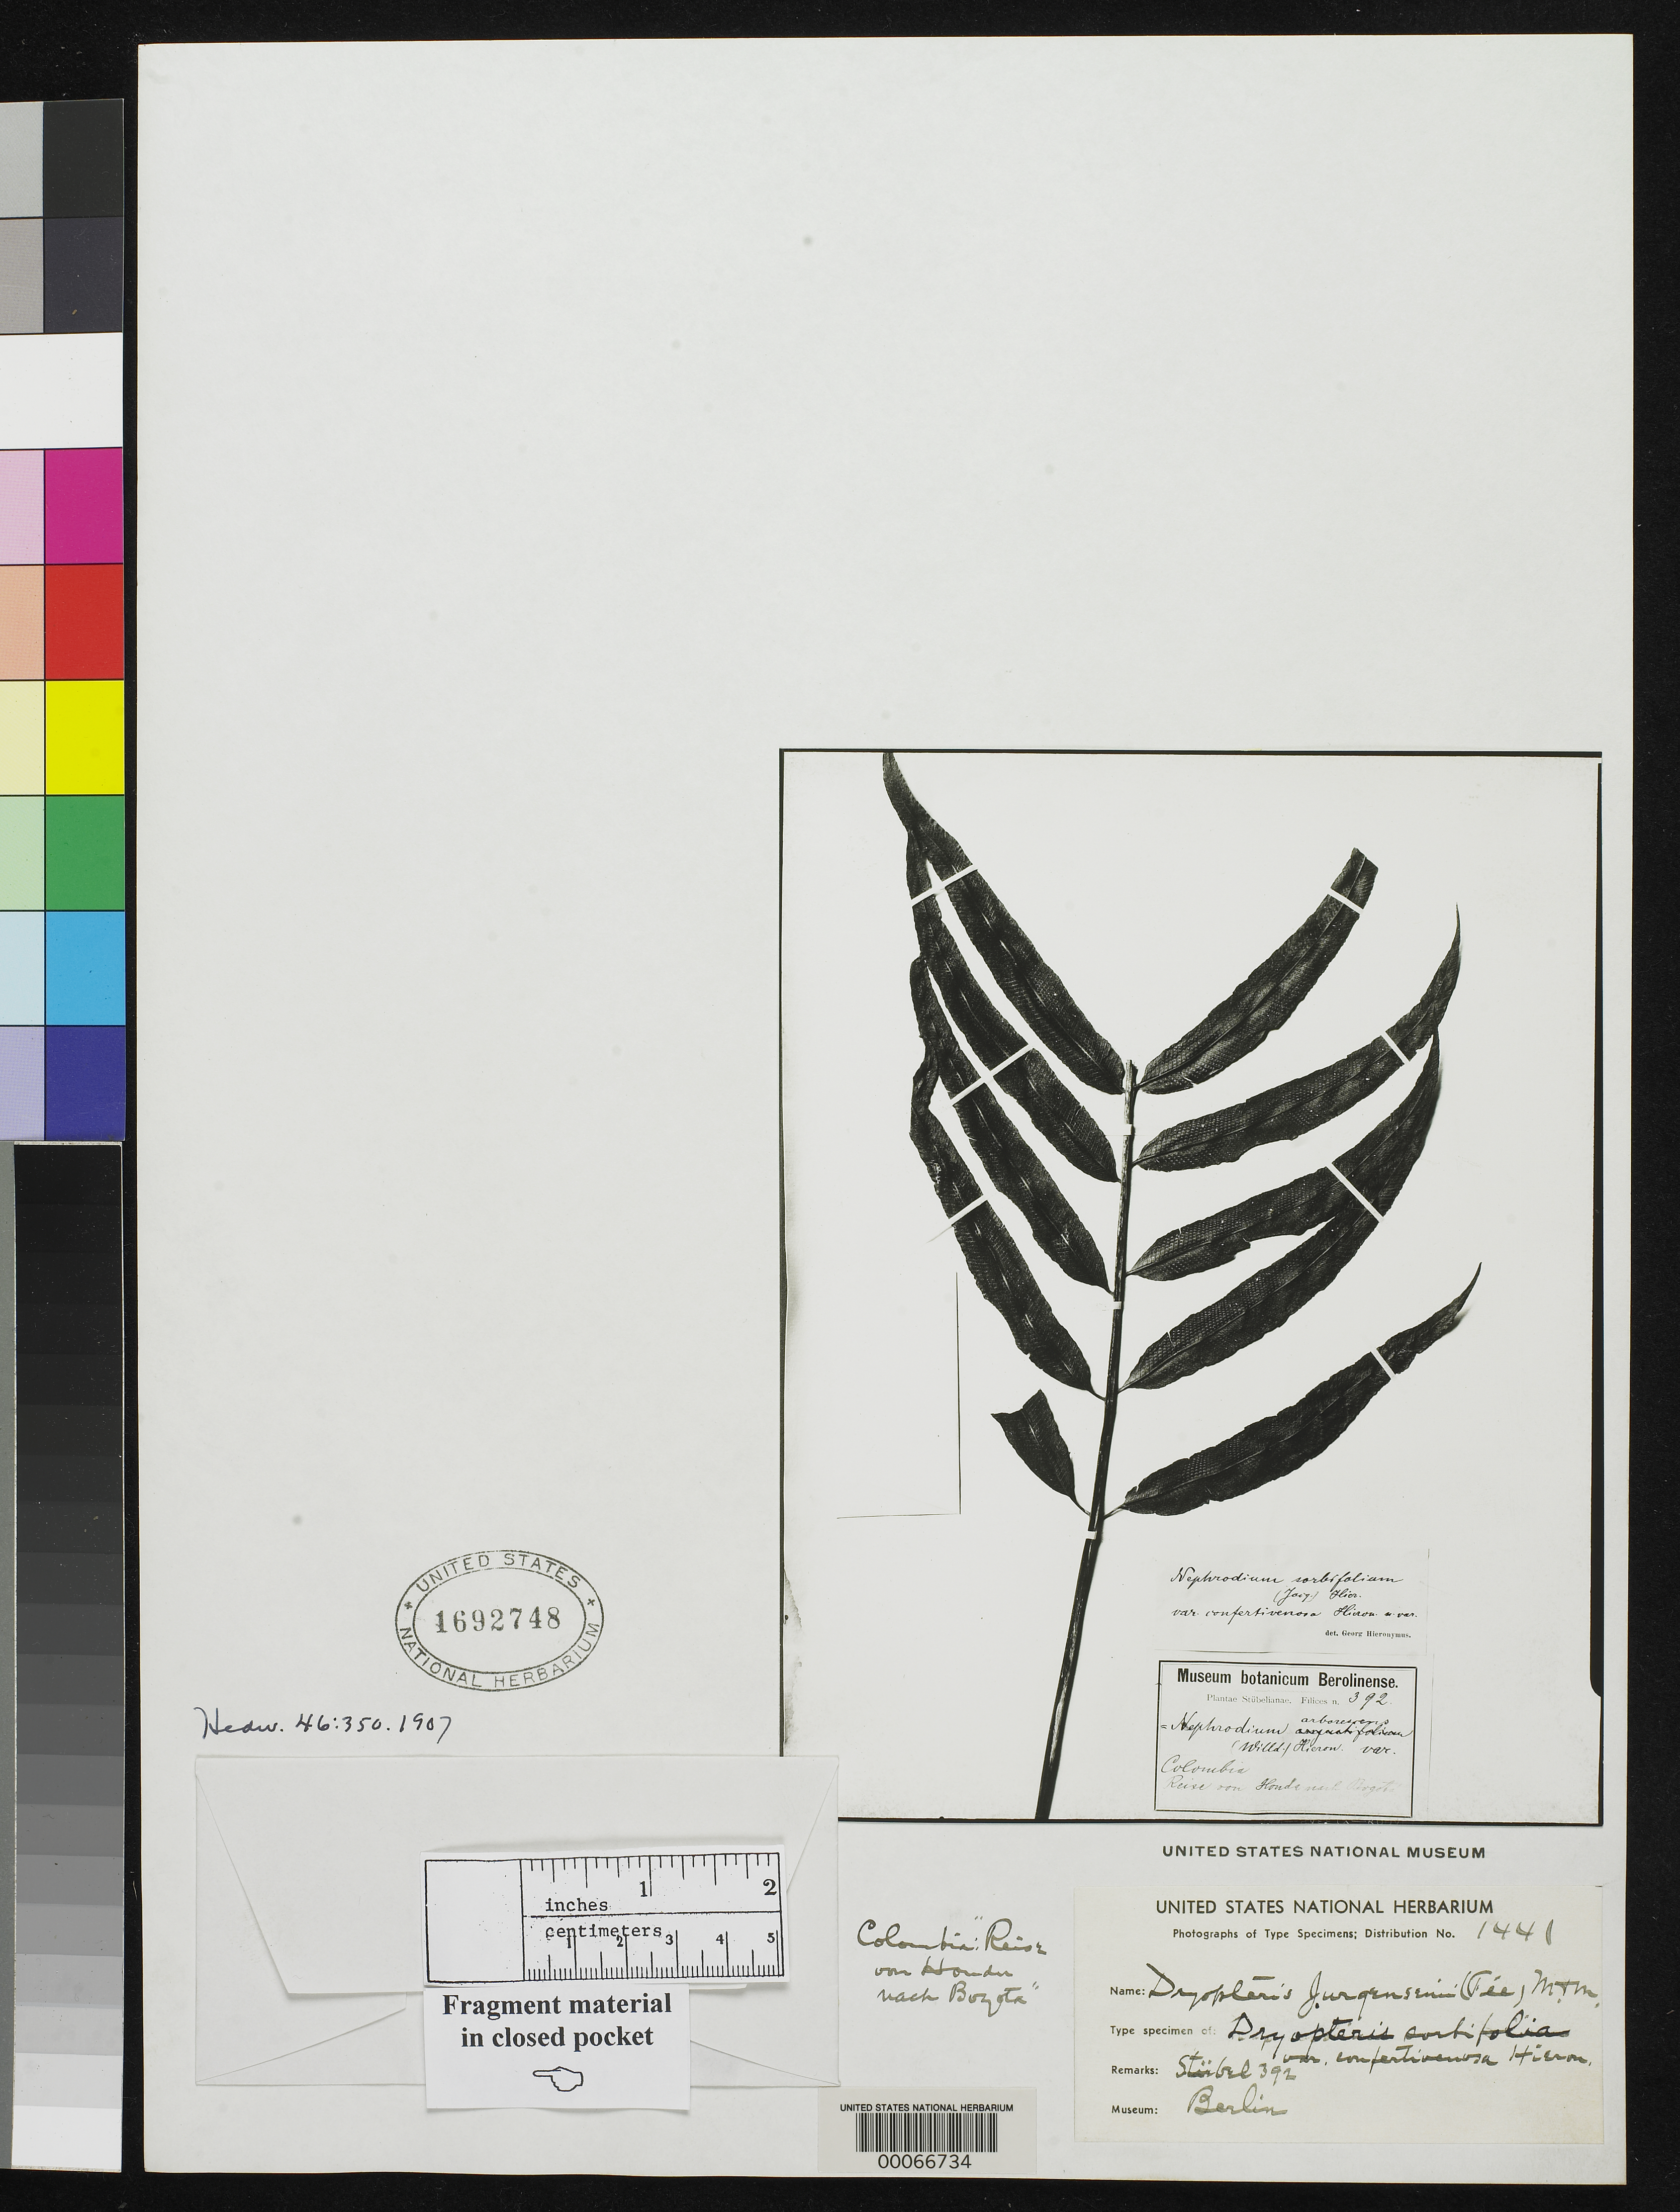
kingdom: Plantae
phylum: Tracheophyta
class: Polypodiopsida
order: Polypodiales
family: Dryopteridaceae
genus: Dryopteris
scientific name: Dryopteris sortifolia var. confertivenosa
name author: Hieron.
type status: Type Fragment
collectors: M. Stuebel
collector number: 392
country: Colombia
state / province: Bogota D.C.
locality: Colombia River, near Bogota.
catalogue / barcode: US 1692748